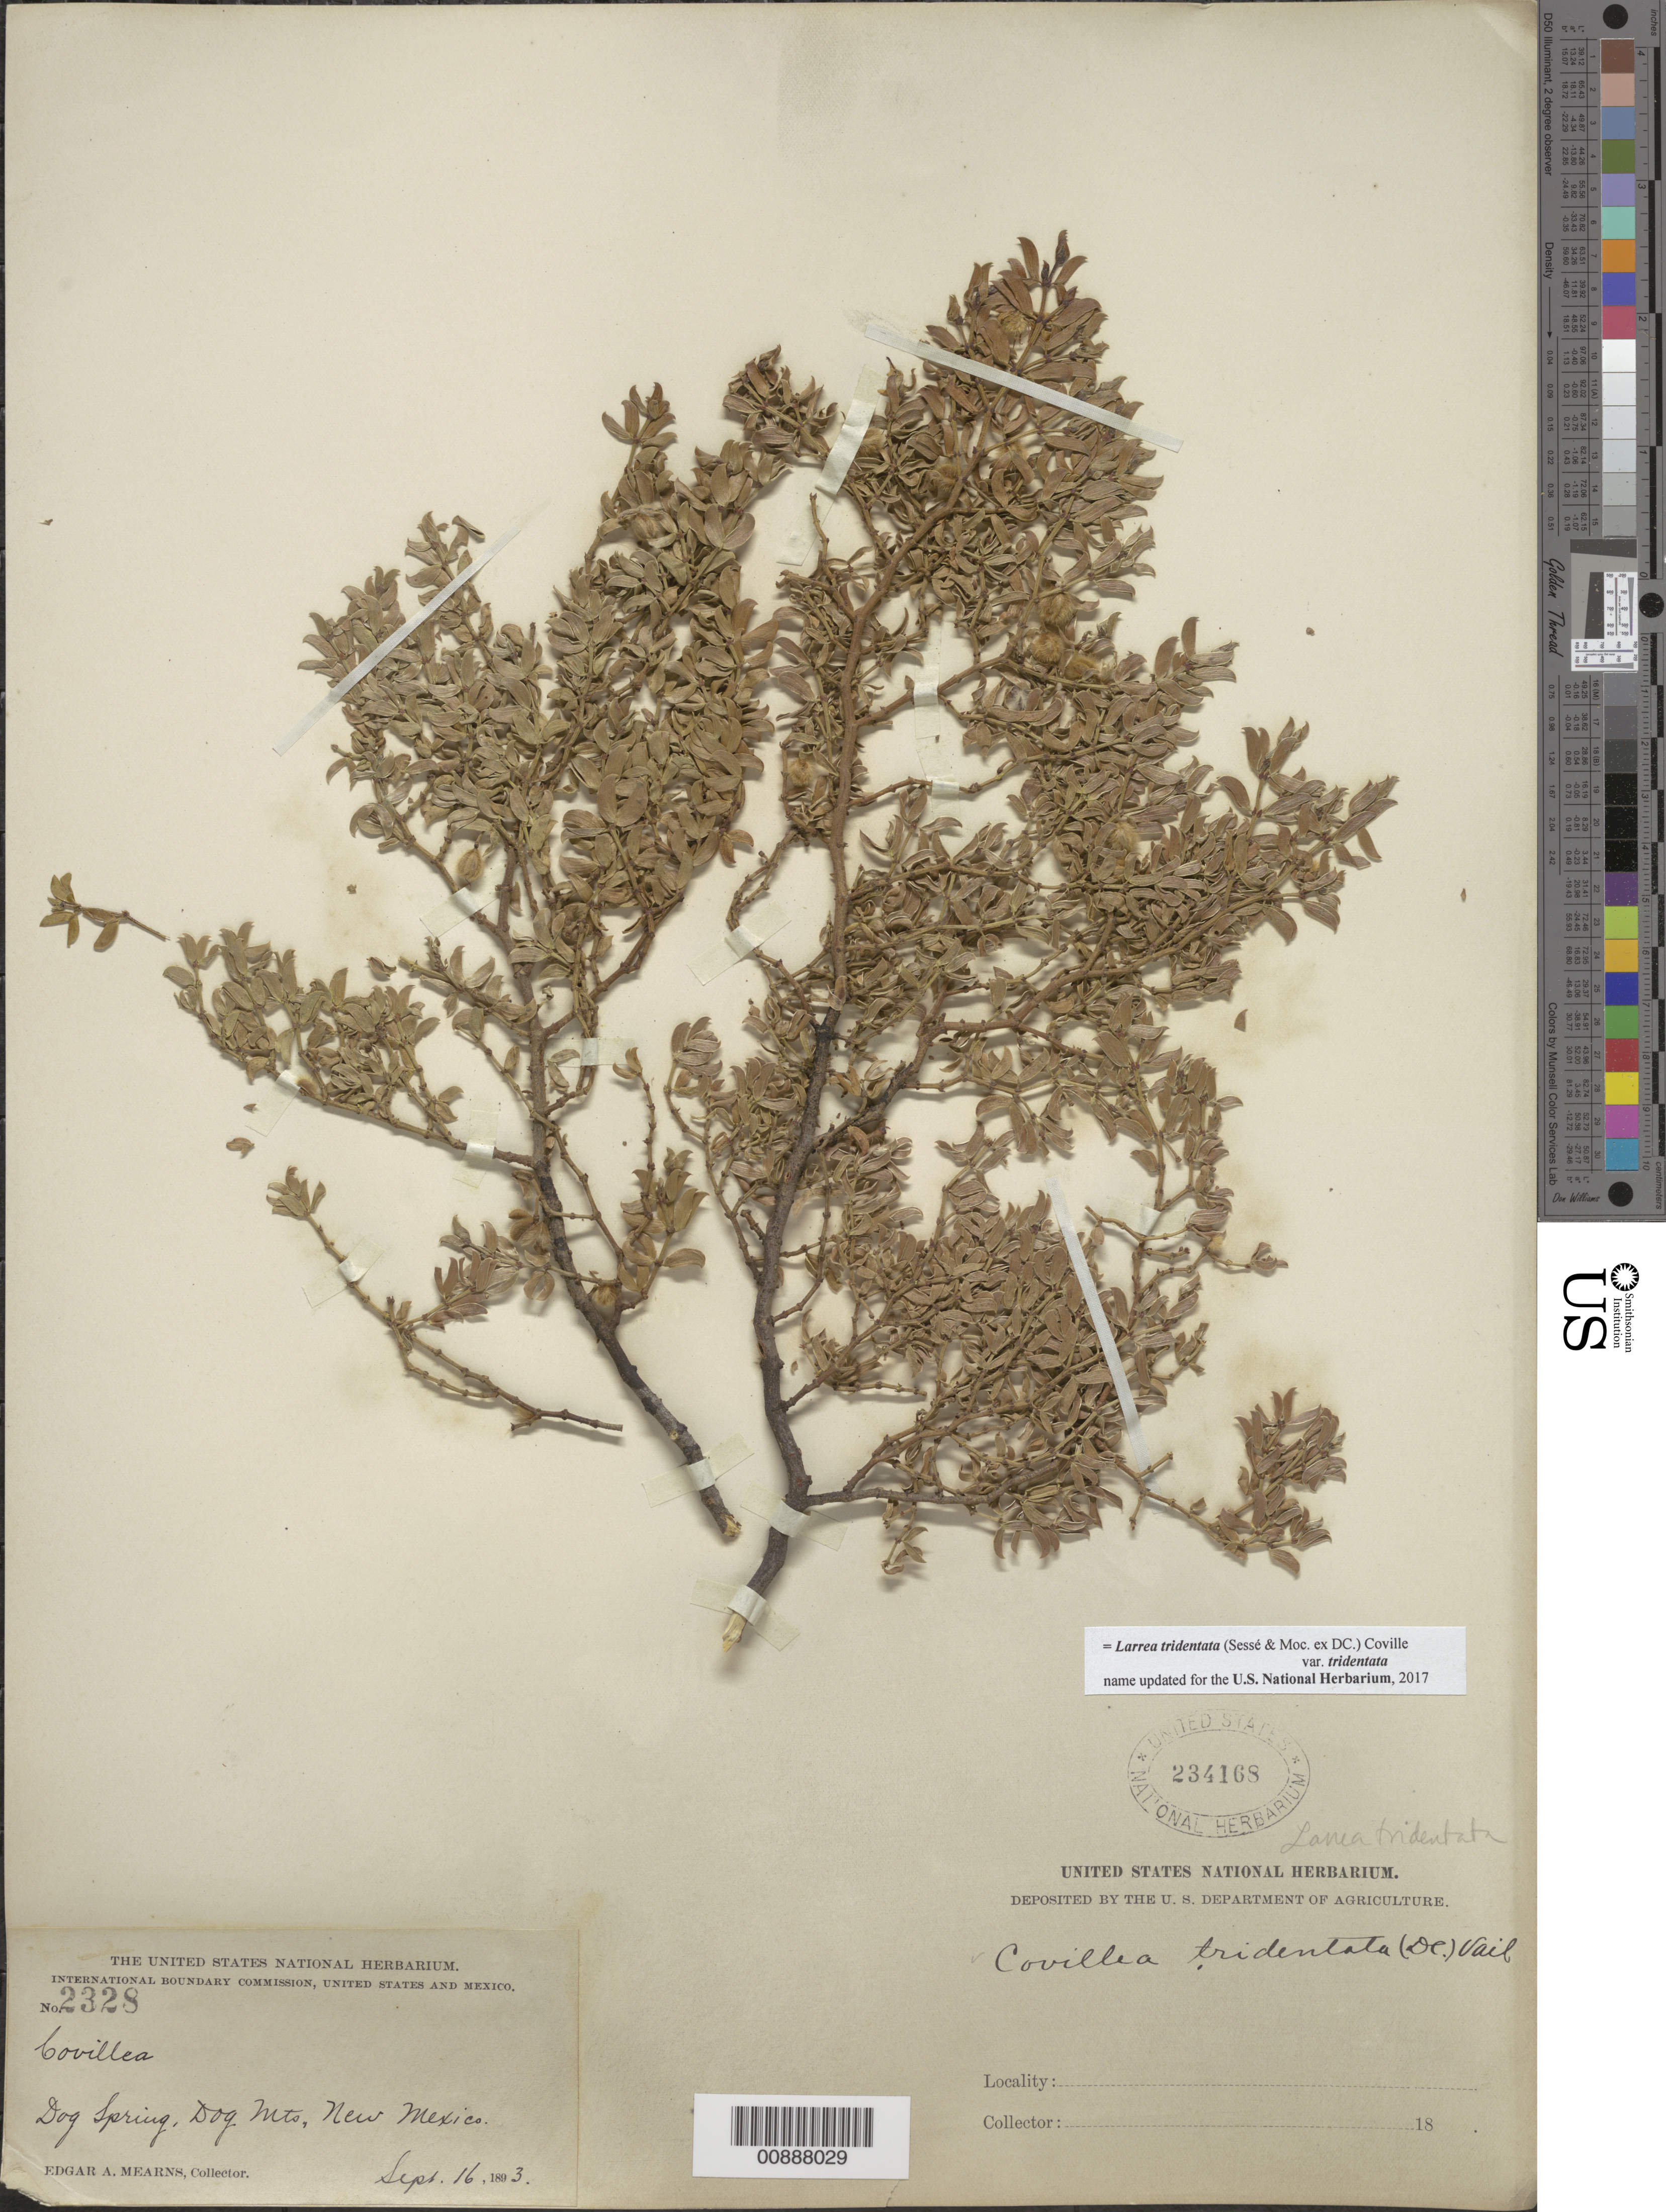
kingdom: Plantae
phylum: Tracheophyta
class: Magnoliopsida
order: Zygophyllales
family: Zygophyllaceae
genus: Larrea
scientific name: Larrea tridentata var. tridentata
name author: (Sessé & Moc. ex DC.) Coville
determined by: Strong, M. T., (US), Smithsonian Institution - National Museum of Natural History (UNITED STATES)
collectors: E. A. Mearns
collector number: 2328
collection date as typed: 16 Sep 1893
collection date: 1893-09-16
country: United States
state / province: New Mexico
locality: Dog Spring, Dog Mts., New Mexico.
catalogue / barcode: US 234168